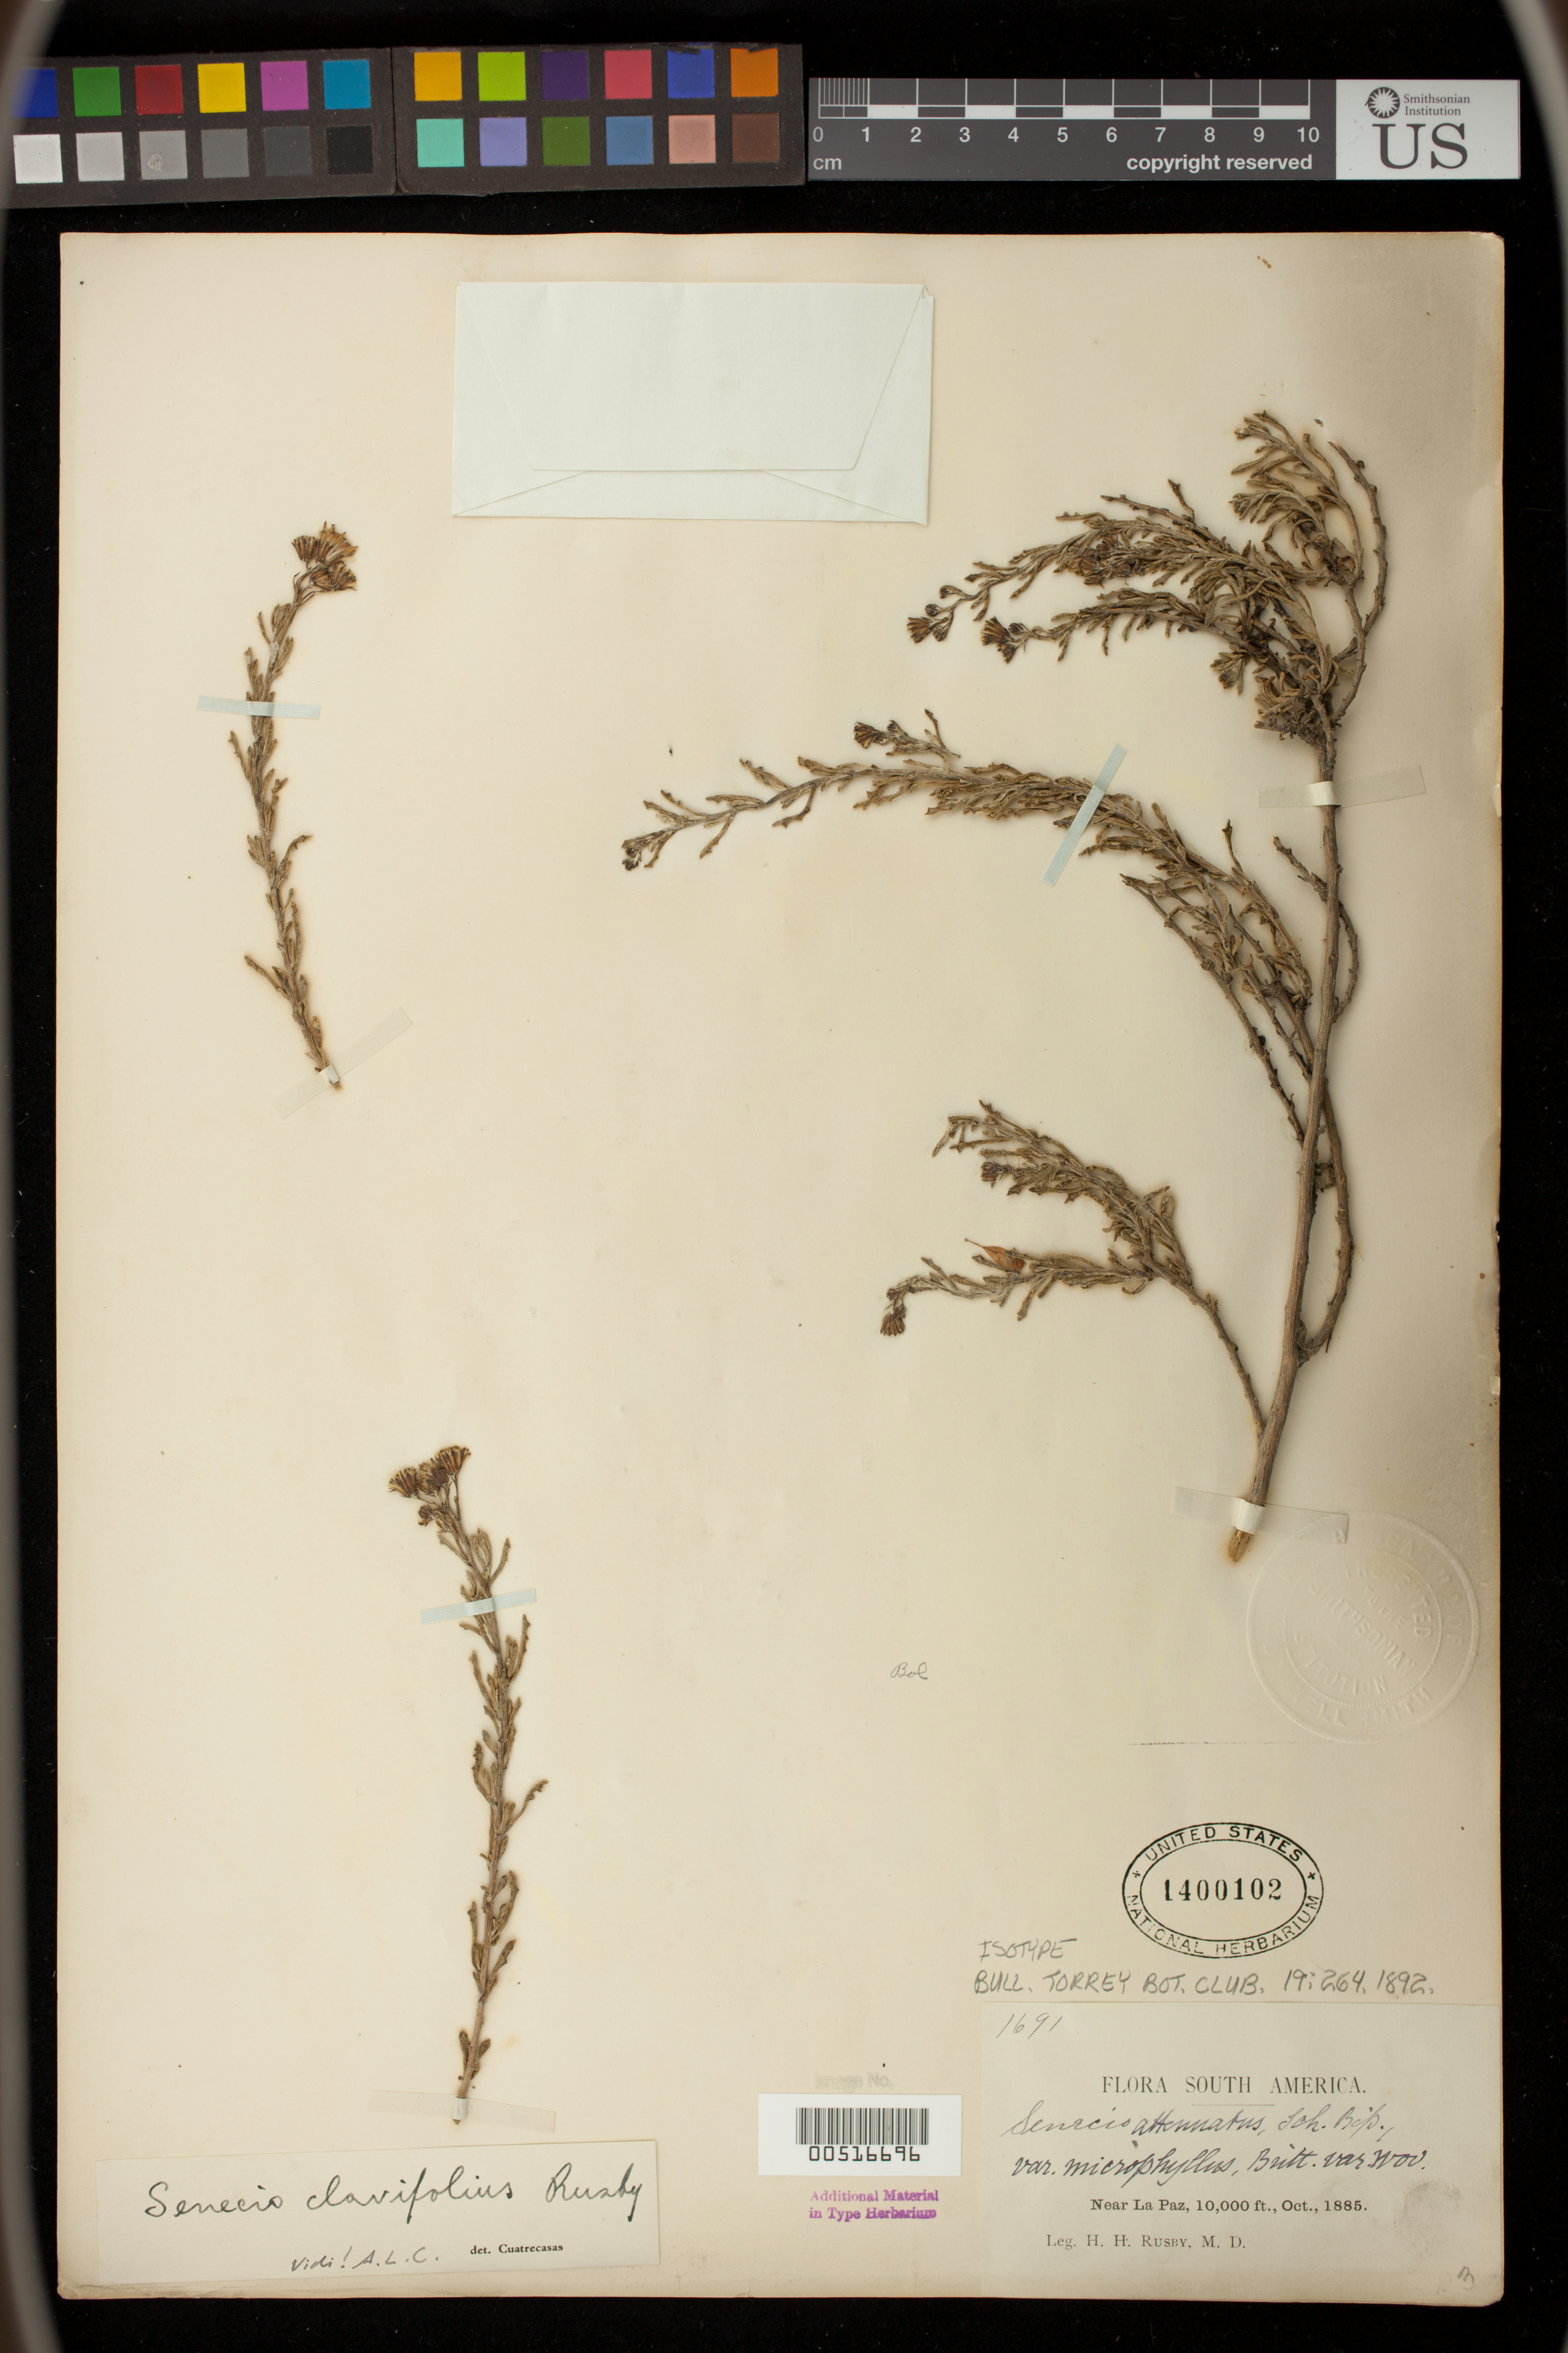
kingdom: Plantae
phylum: Tracheophyta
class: Magnoliopsida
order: Asterales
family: Asteraceae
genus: Senecio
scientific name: Senecio attenuatus var. microphyllus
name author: Britton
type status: Isotype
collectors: H. H. Rusby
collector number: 1691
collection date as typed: Oct 1885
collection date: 1885-10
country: Bolivia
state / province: La Paz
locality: Near La Paz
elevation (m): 3048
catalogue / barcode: US 1400102